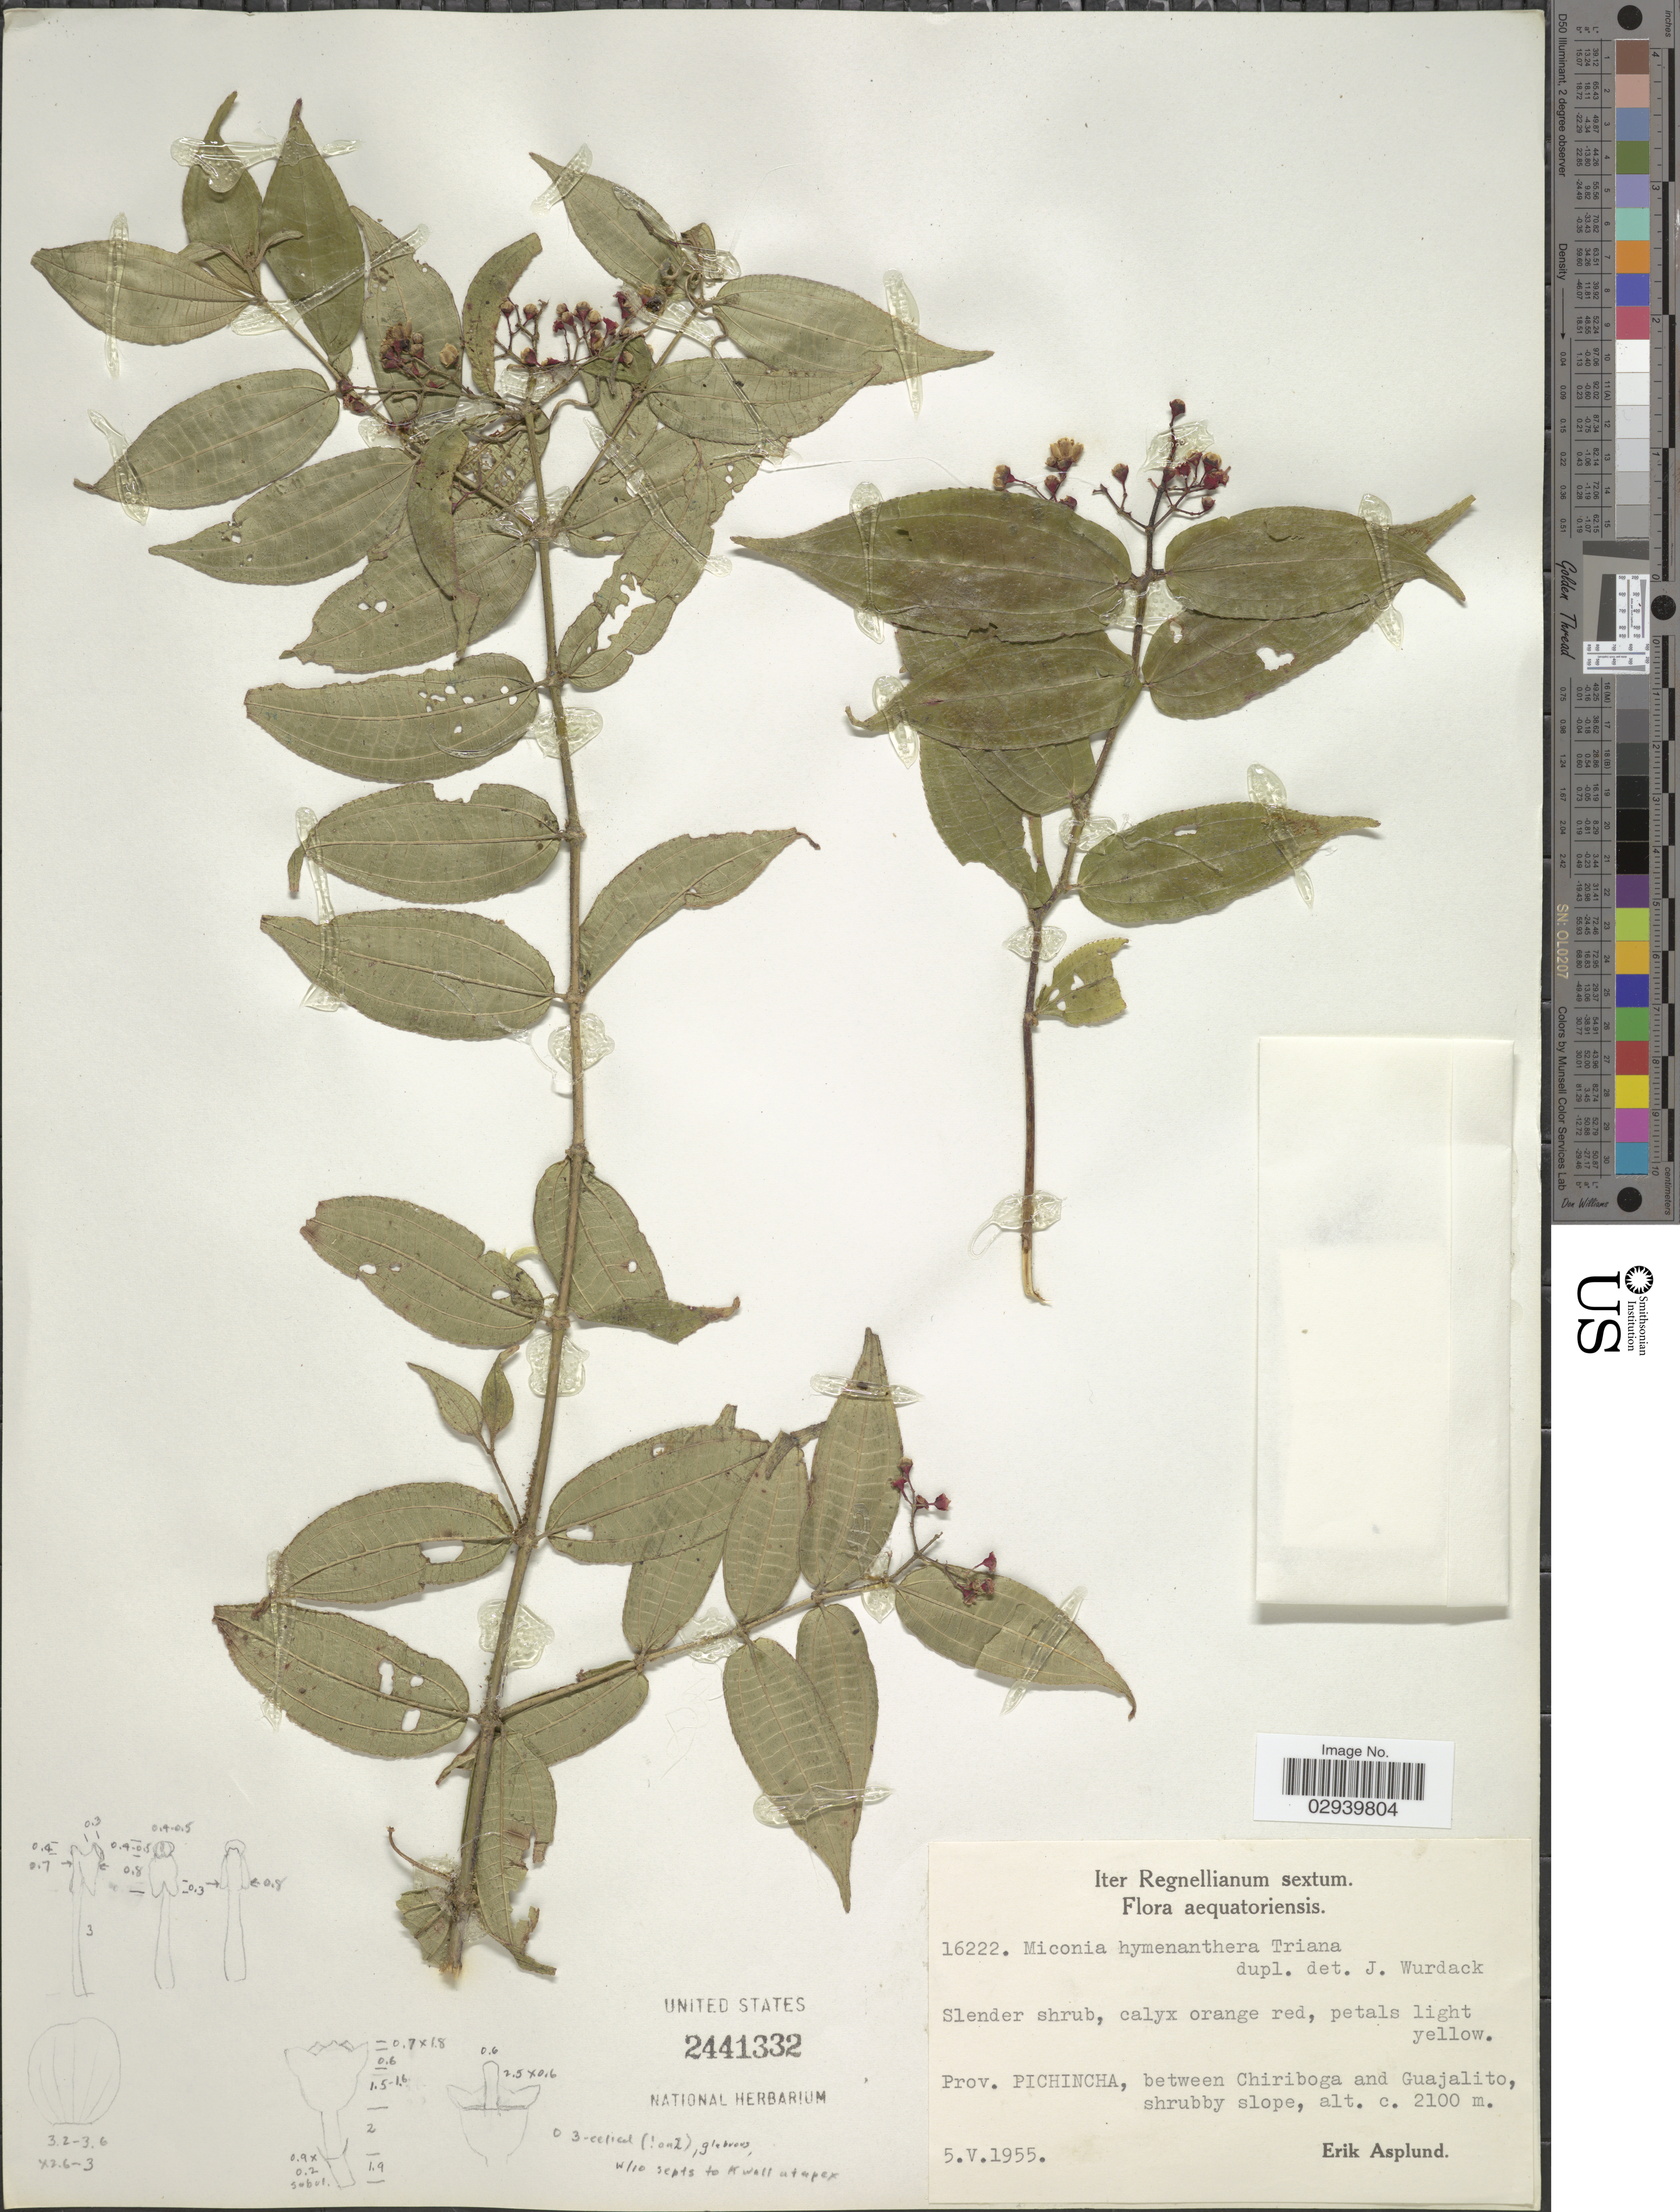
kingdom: Plantae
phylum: Tracheophyta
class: Magnoliopsida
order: Myrtales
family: Melastomataceae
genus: Miconia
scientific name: Miconia hymenanthera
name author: Triana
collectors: E. Asplund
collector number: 16222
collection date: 1955-05-05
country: Ecuador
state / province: Pichincha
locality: Prov. Pichincha, between Chiriboga and Guajalito.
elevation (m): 2100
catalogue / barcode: US 2441332